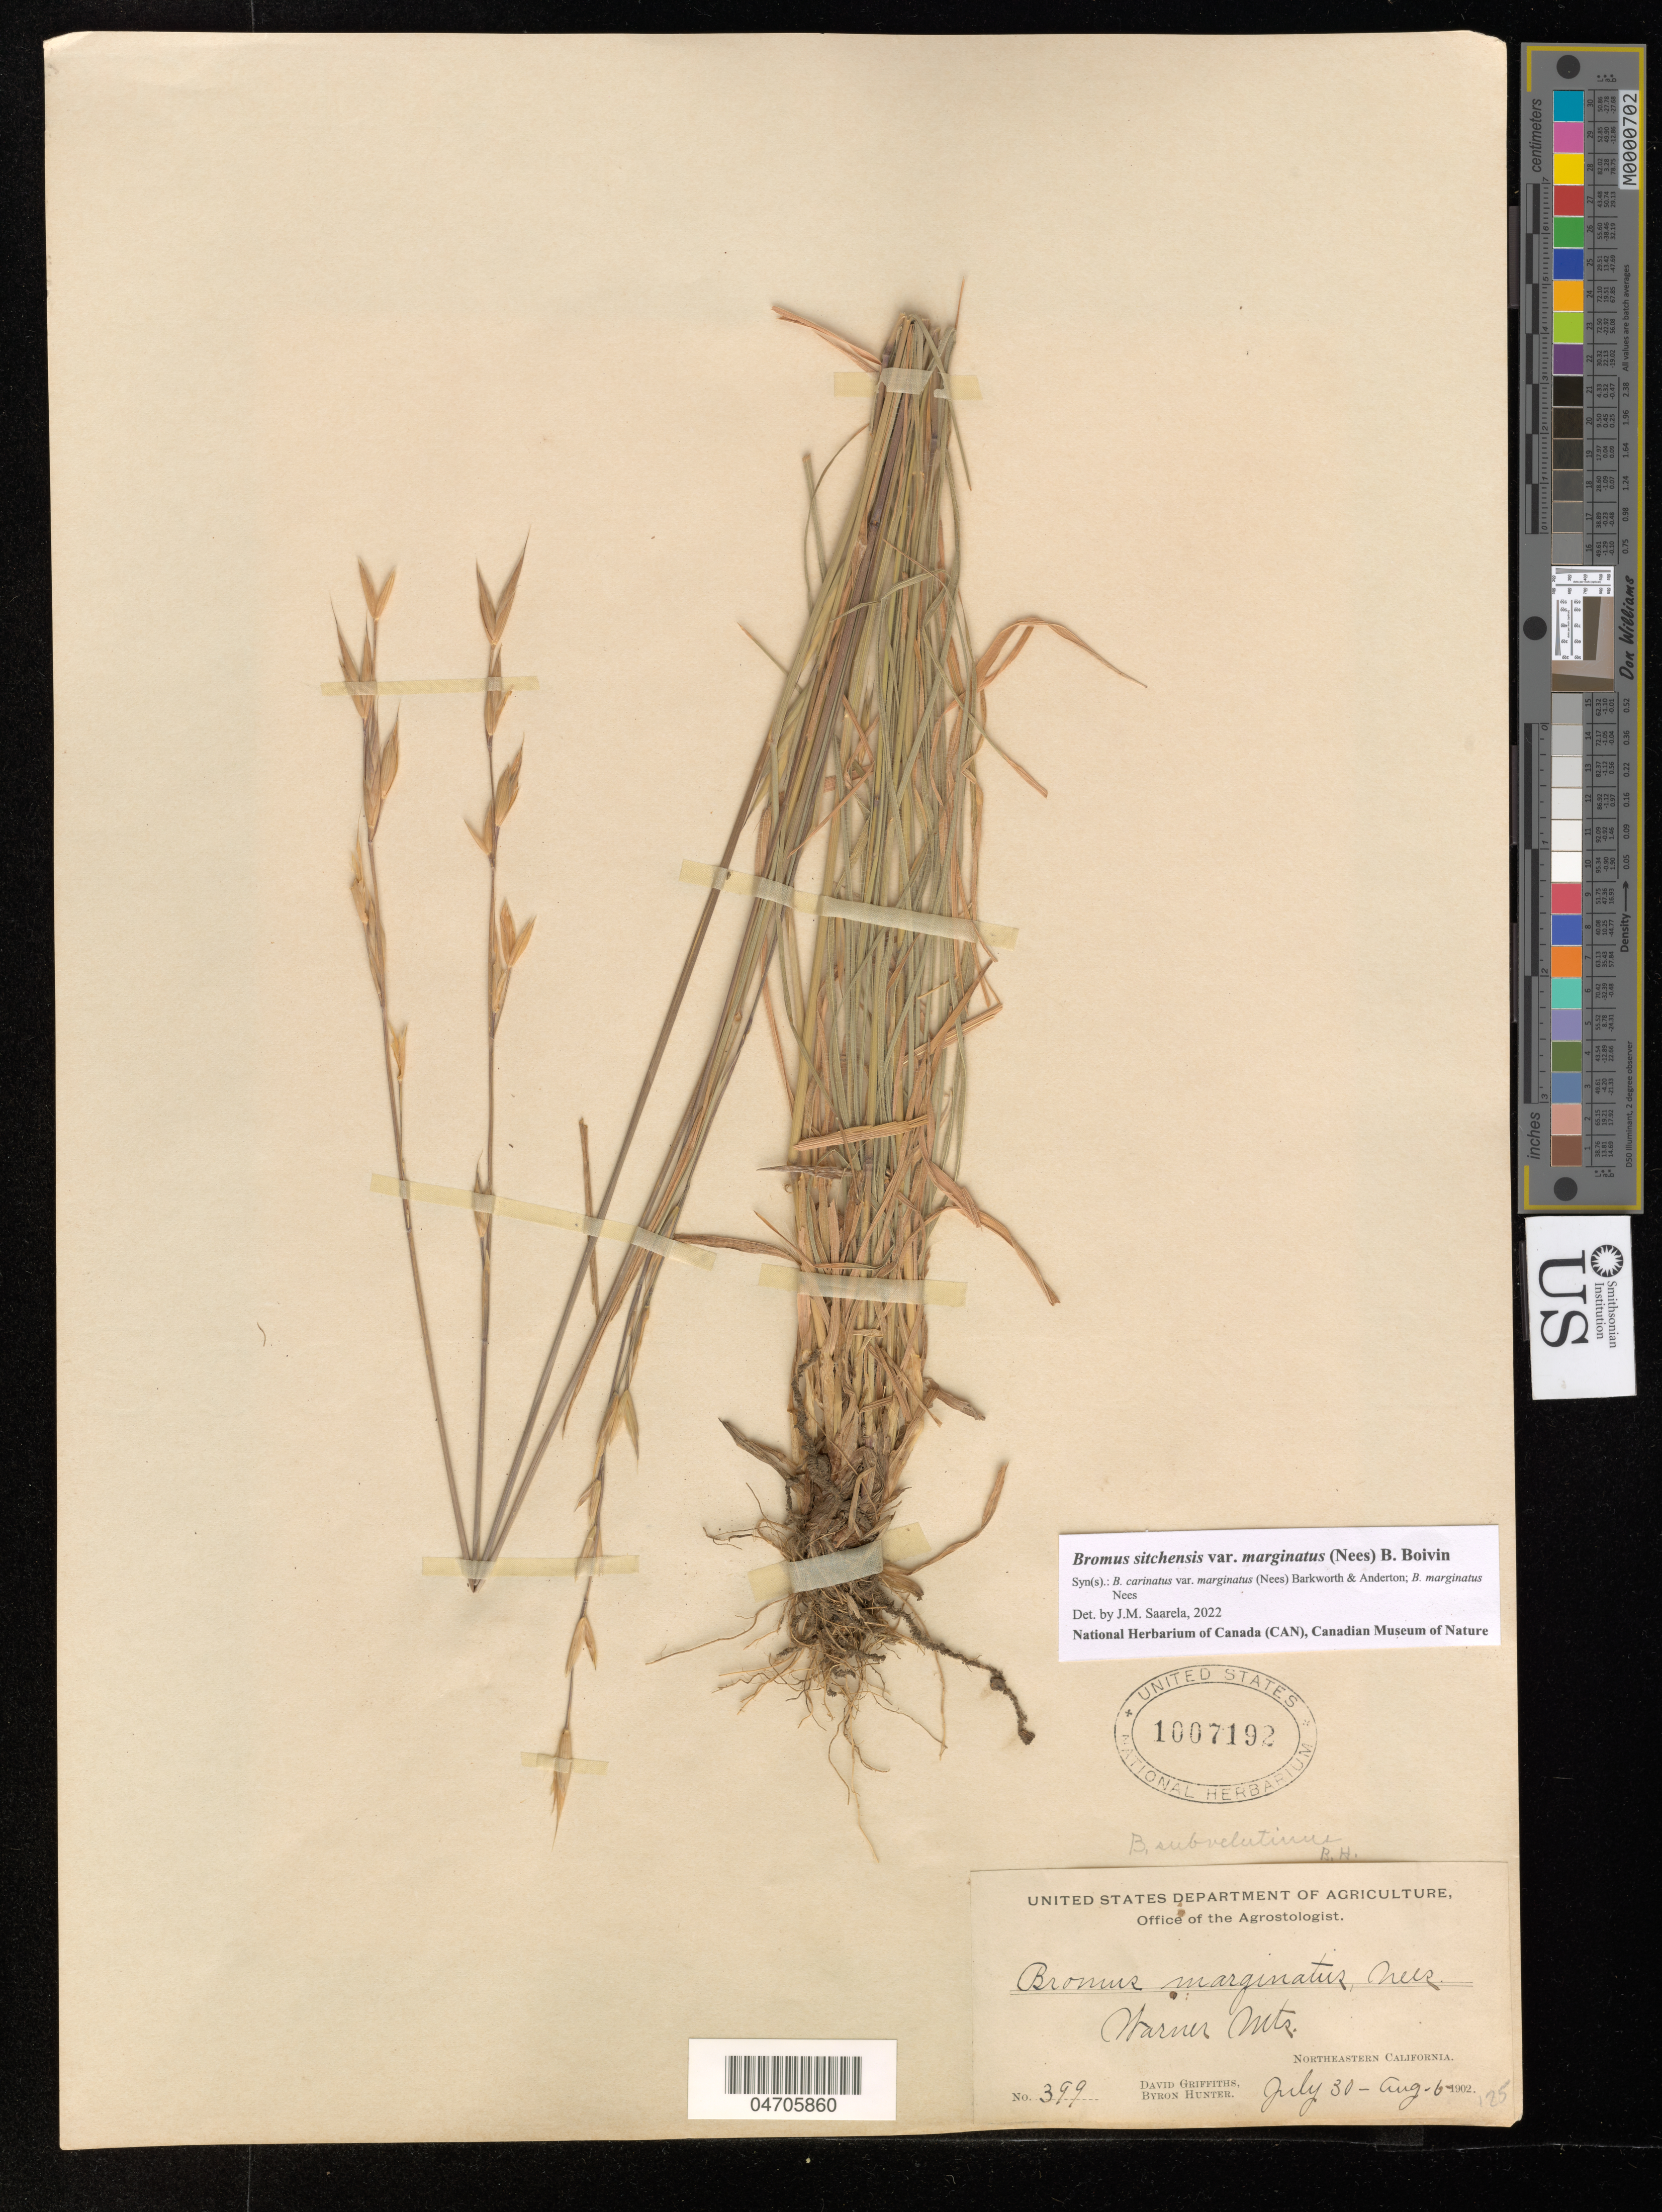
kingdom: Plantae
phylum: Tracheophyta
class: Liliopsida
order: Poales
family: Poaceae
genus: Bromus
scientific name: Bromus sitchensis var. polyanthus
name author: (Scribn. ex Shear) R.E. Brainerd & Otting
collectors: D. Griffiths & B. Hunter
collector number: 399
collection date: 1902-07-30/1902-08-06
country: United States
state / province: California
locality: Warner Mts. Northeastern California.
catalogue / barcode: US 1007192